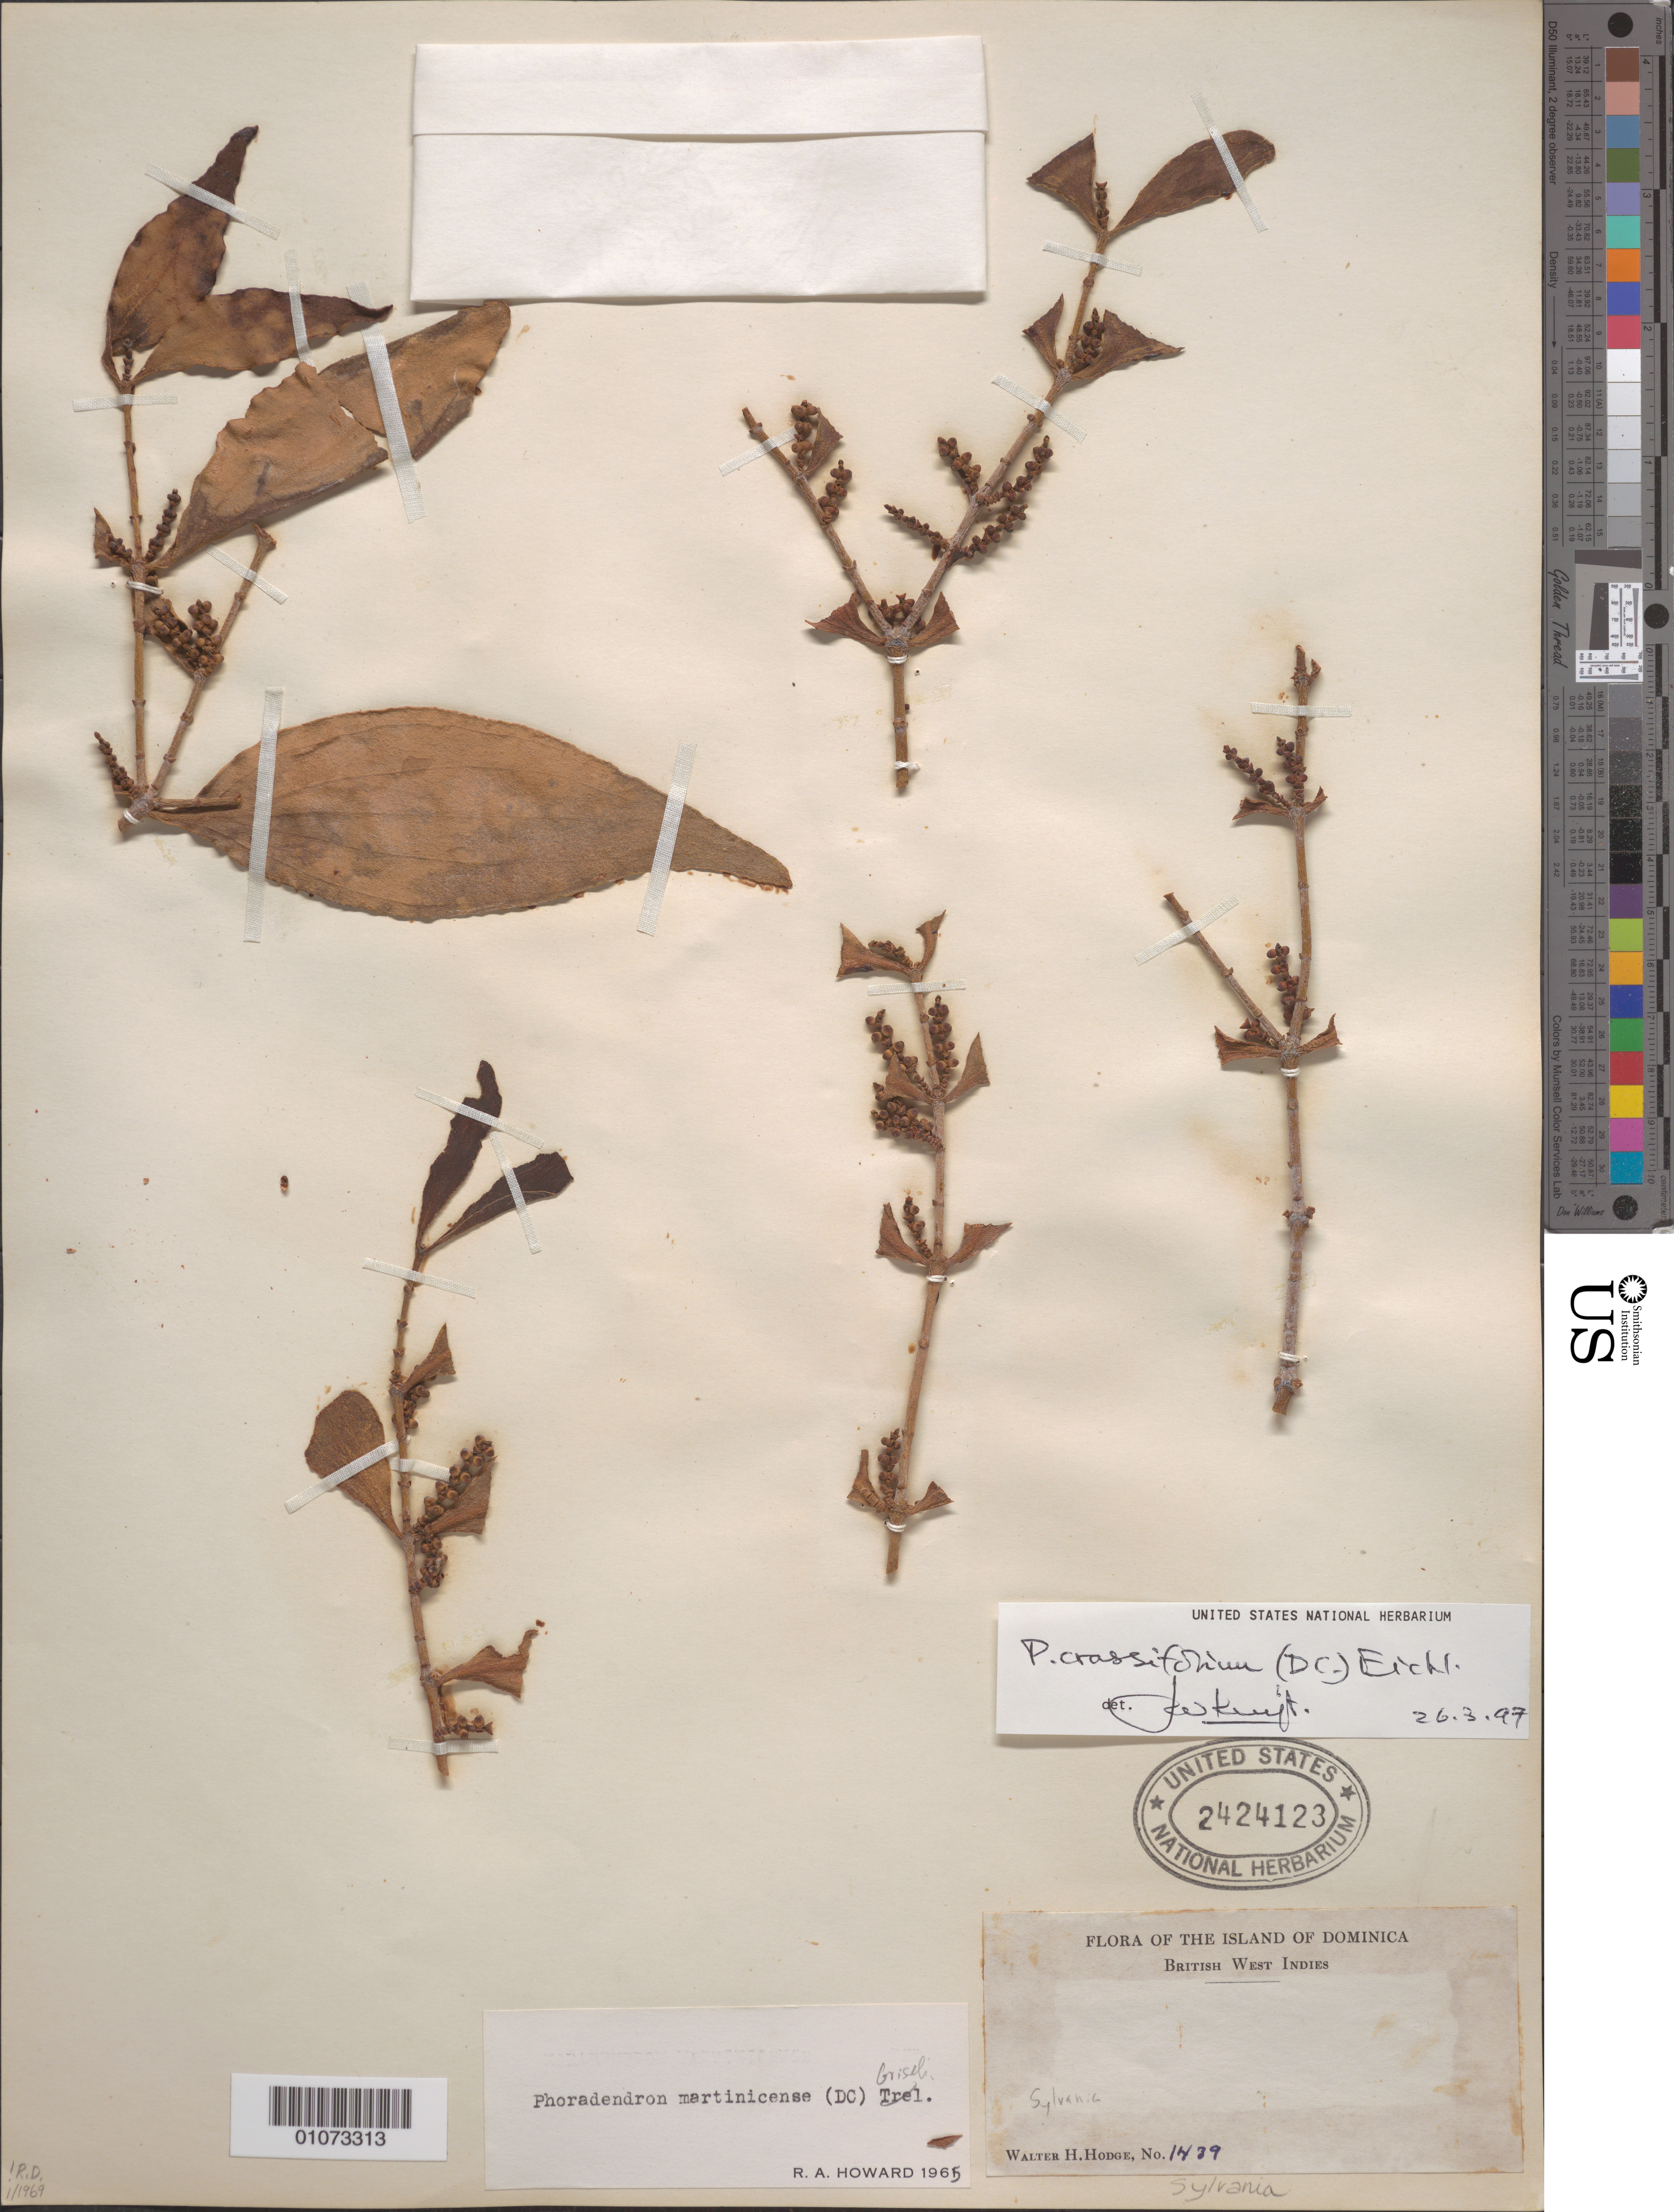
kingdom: Plantae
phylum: Tracheophyta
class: Magnoliopsida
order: Santalales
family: Viscaceae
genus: Phoradendron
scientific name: Phoradendron martinicense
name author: (DC.) Griseb.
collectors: W. Hodge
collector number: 1439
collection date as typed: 24 Feb 1940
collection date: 1940-02-24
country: Dominica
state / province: St. Paul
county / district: Sylvania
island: Dominica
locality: Sylvania. Rainforest bordering Imperial Road.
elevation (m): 549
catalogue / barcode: US 2424123